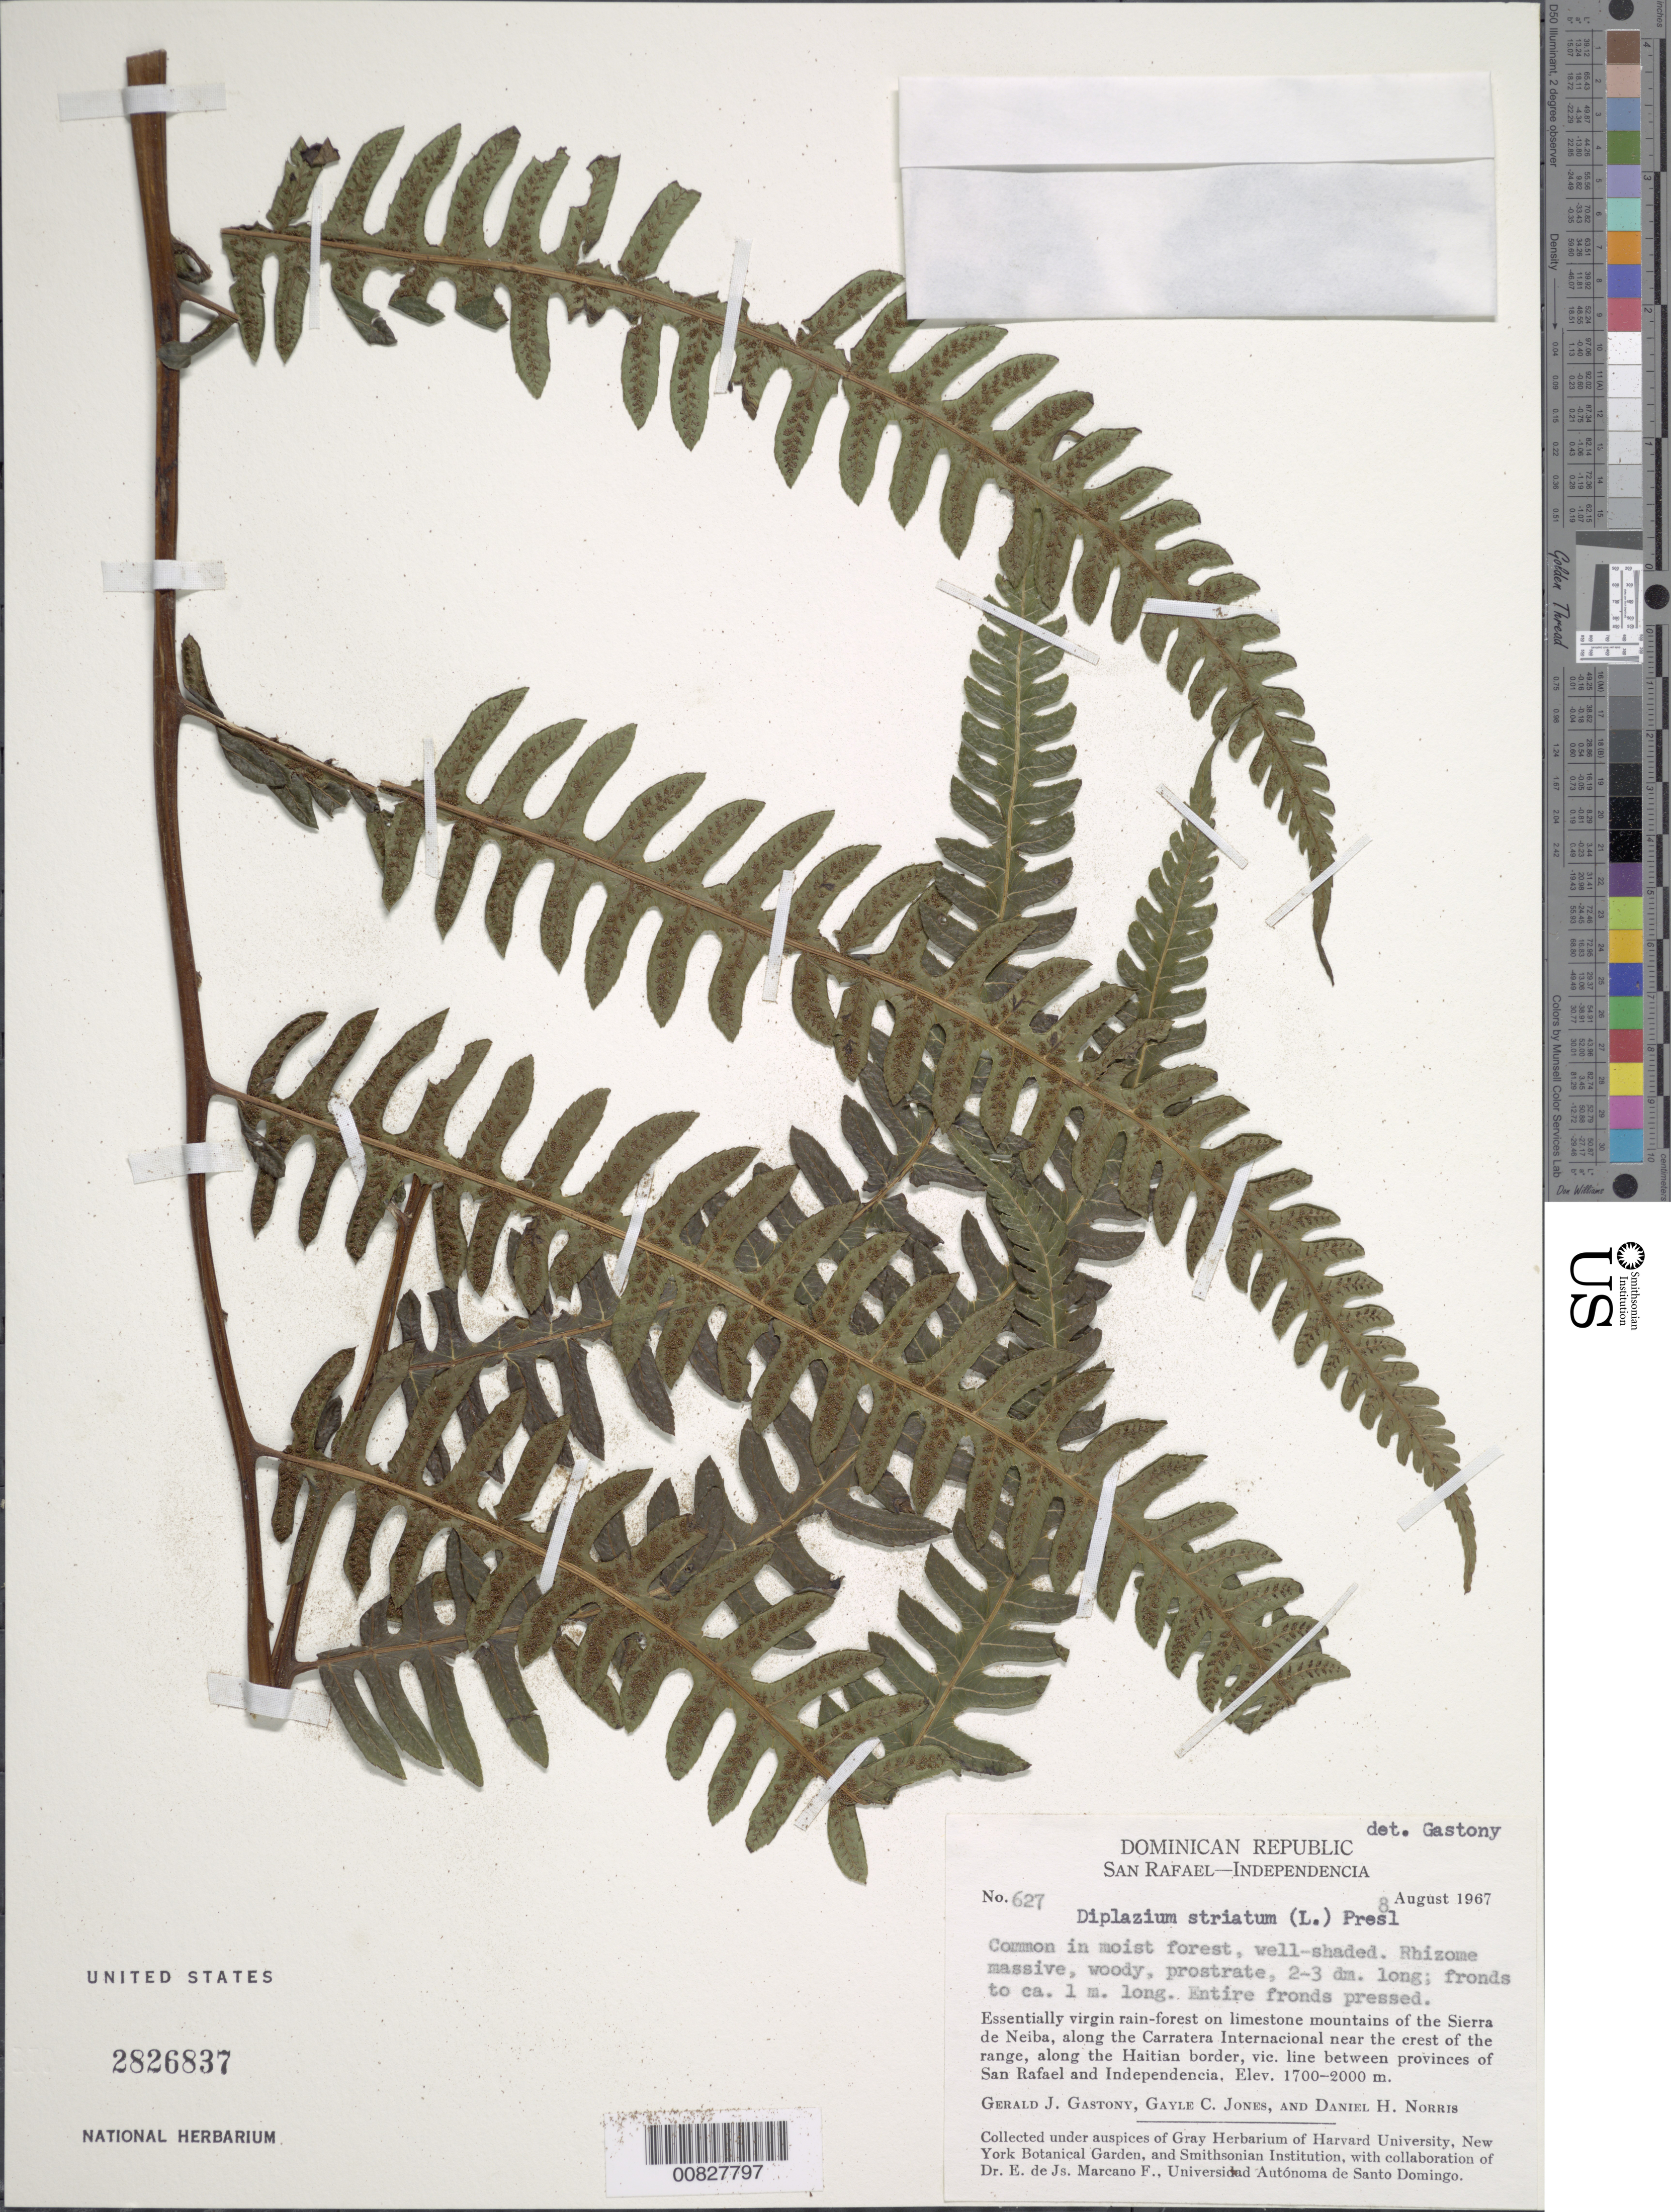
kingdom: Plantae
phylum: Tracheophyta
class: Polypodiopsida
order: Polypodiales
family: Athyriaceae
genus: Diplazium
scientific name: Diplazium lindbergii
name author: (Mett.) Christ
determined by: Sánchez, C.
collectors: G. Gastony, G. C. Jones & D. H. Norris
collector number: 627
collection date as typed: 08 Aug 1967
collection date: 1967-08-08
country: Dominican Republic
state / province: Independencia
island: Hispaniola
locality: San Rafael-Independencia, Sierra de Neiba, Carretera Internacional, along Haitian border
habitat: Essentially virgin rainforest on limestone mountains; moist forest, well-shaded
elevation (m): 1700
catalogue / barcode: US 2826837